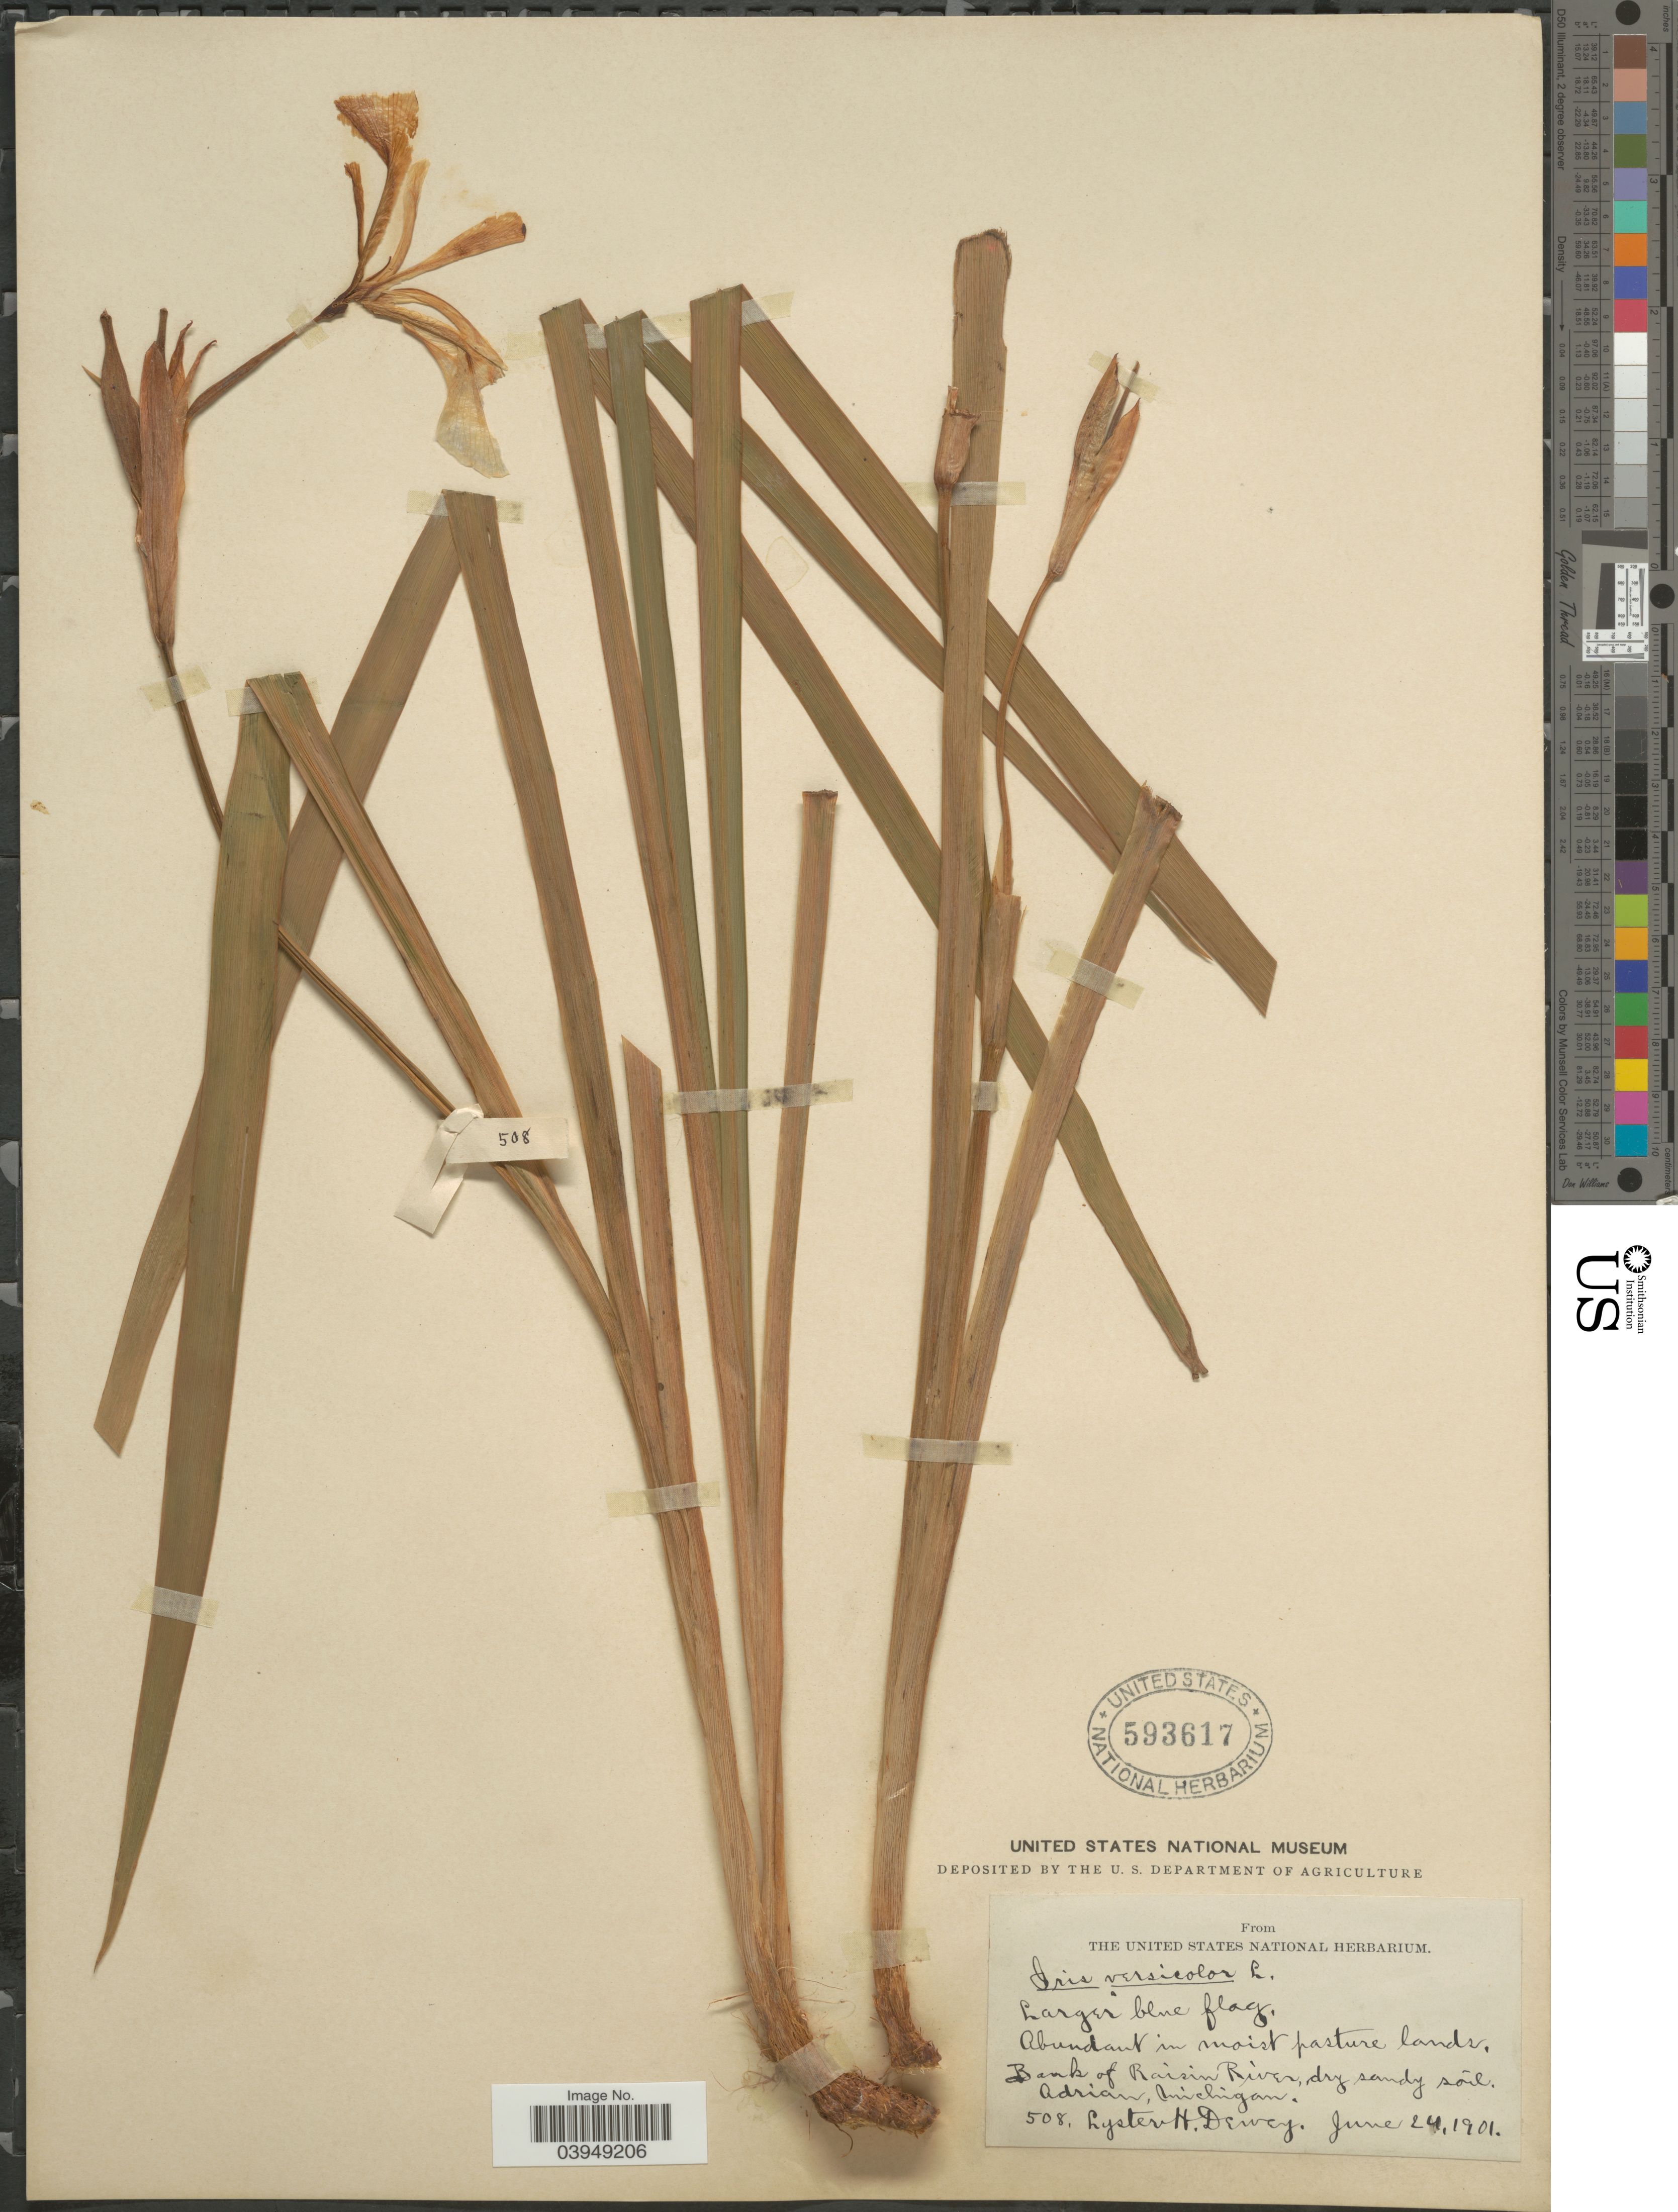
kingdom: Plantae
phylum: Tracheophyta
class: Liliopsida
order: Asparagales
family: Iridaceae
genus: Iris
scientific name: Iris versicolor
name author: L.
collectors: L. H. Dewey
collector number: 508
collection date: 1901-06-24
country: United States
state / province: Michigan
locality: Banks of Raisin River, dry sandy soil. Adrian.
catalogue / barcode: US 593617